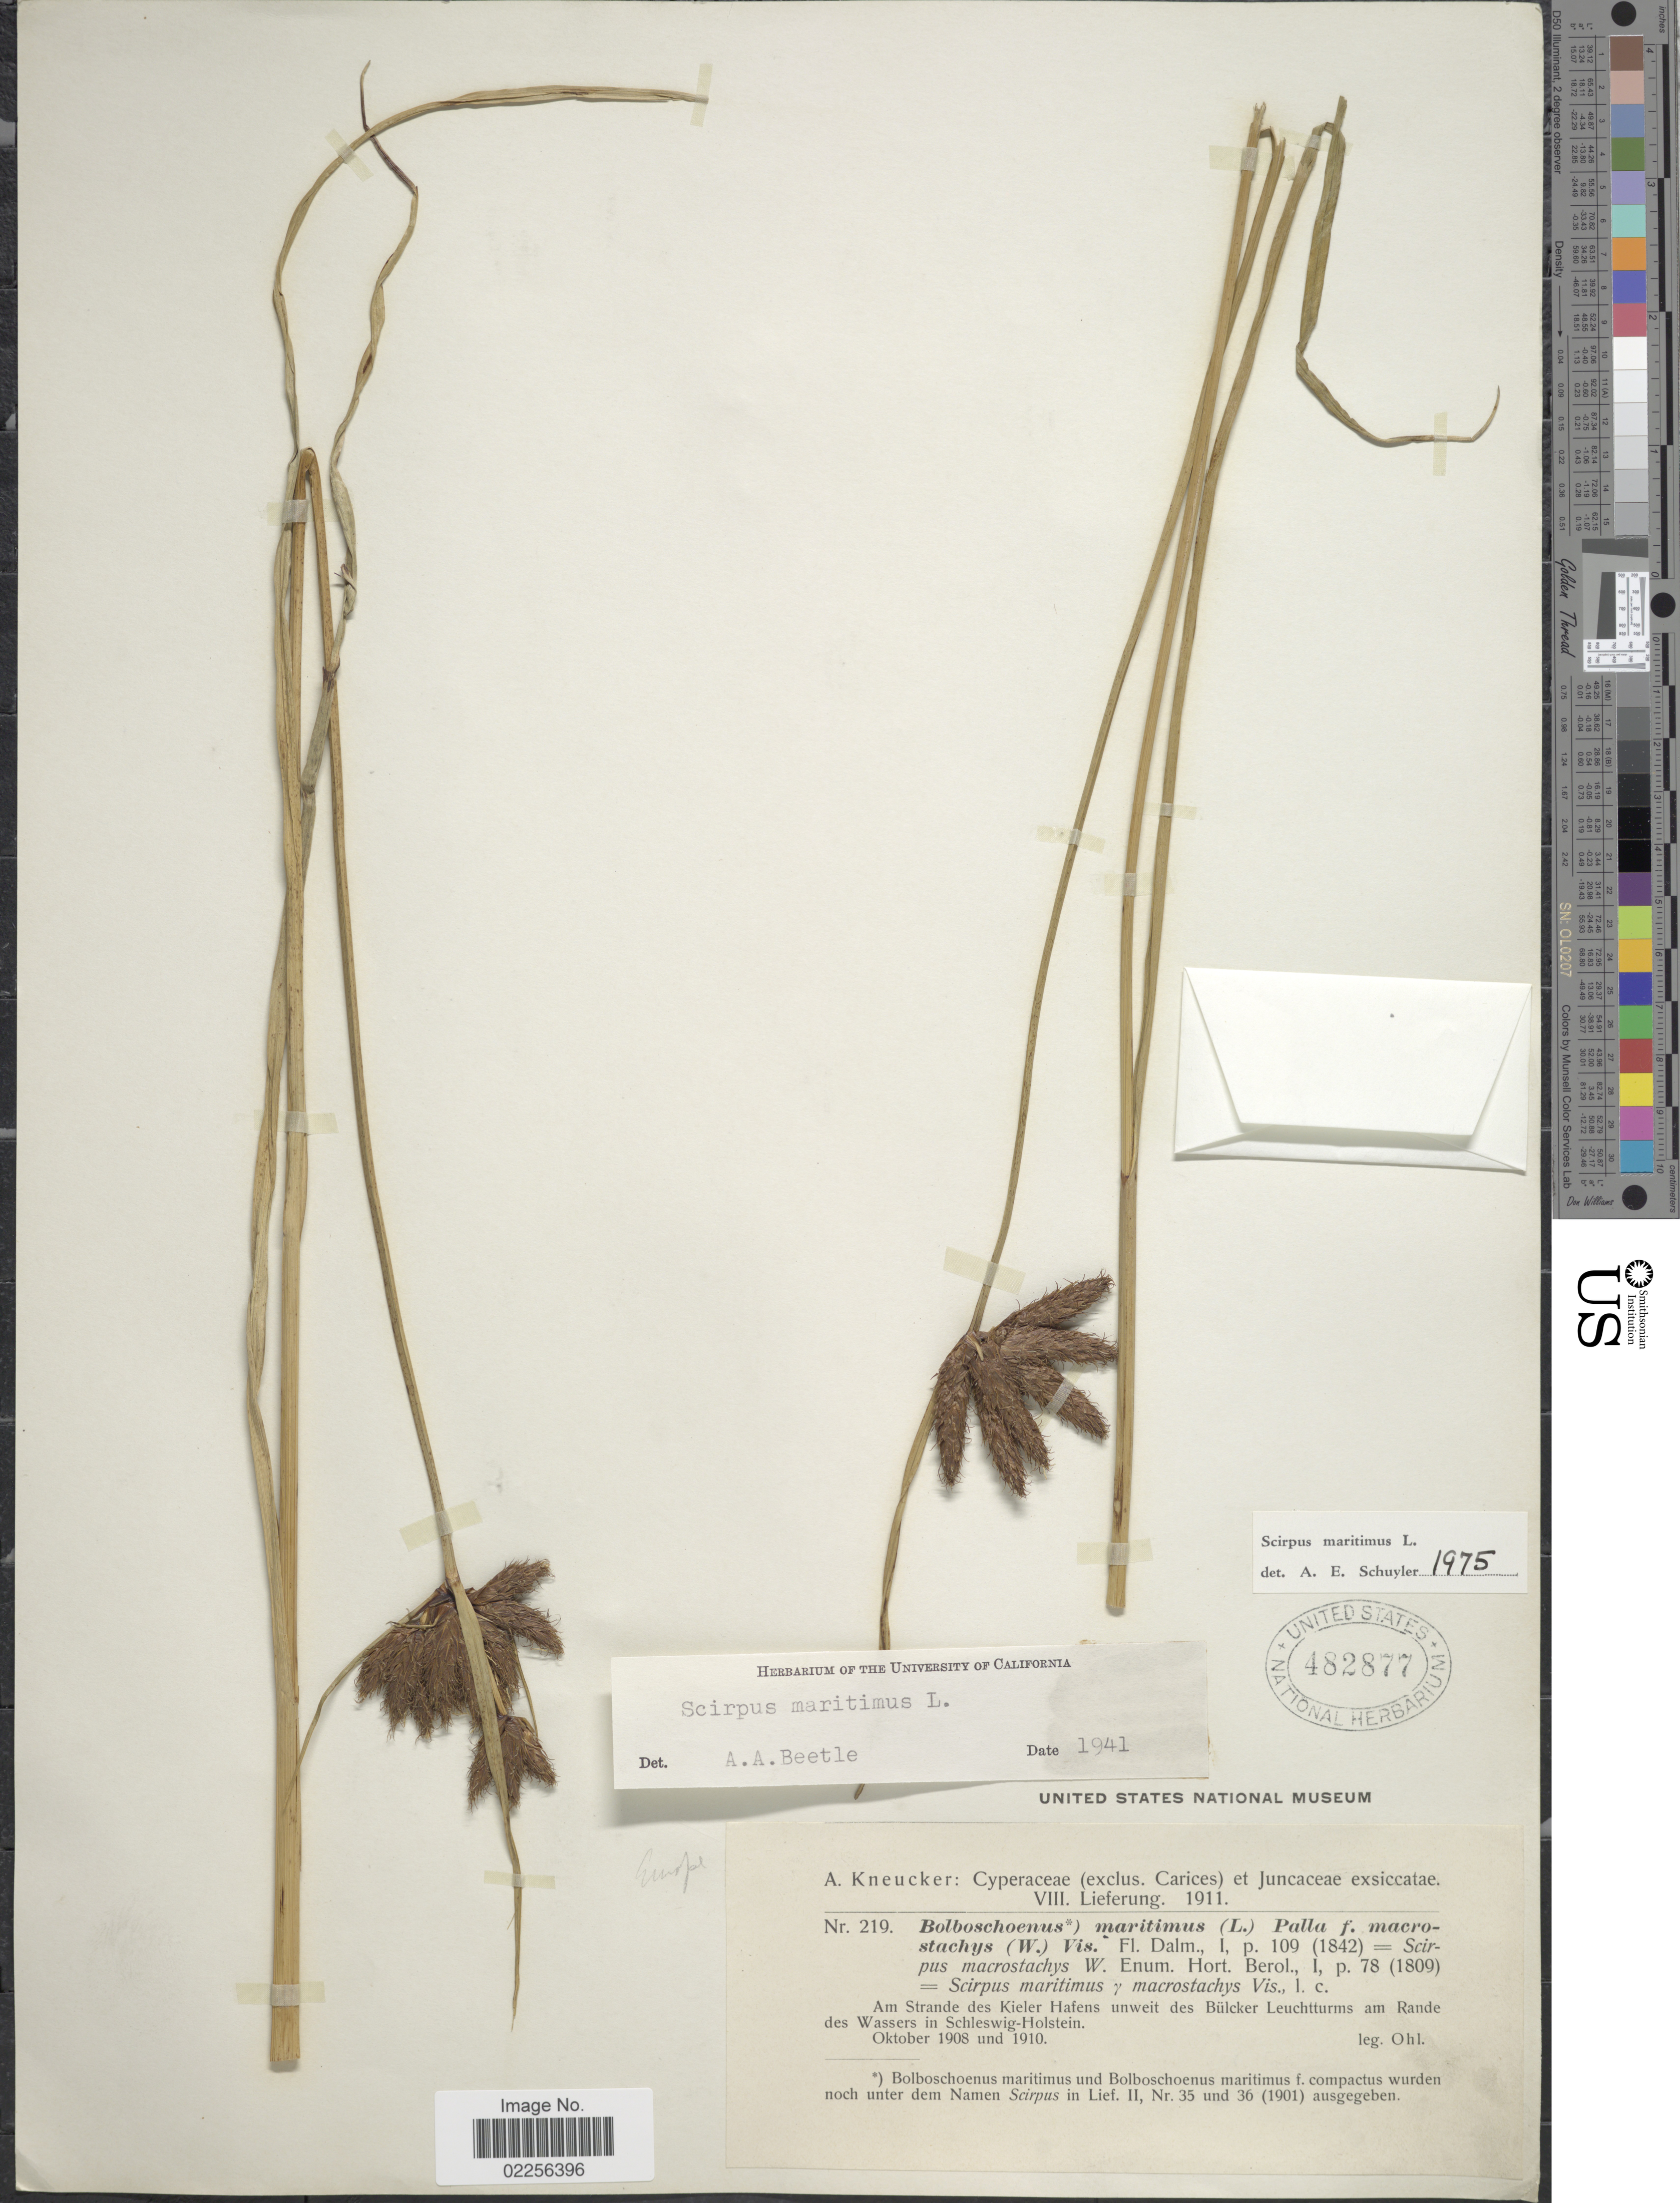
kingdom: Plantae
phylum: Tracheophyta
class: Liliopsida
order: Poales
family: Cyperaceae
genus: Bolboschoenus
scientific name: Bolboschoenus maritimus subsp. maritimus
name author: (L.) Palla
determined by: Strong, Mark T., (BOT), Smithsonian Institution - National Museum of Natural History (UNITED STATES)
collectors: Ohl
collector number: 219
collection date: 1908-10/1910-10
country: Germany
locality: Am Strande des Kieler Hafens unweit des Bulcker Leuchtturms am Rande des Wassers in Schleswig-Holstein, Europe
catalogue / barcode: US 482877